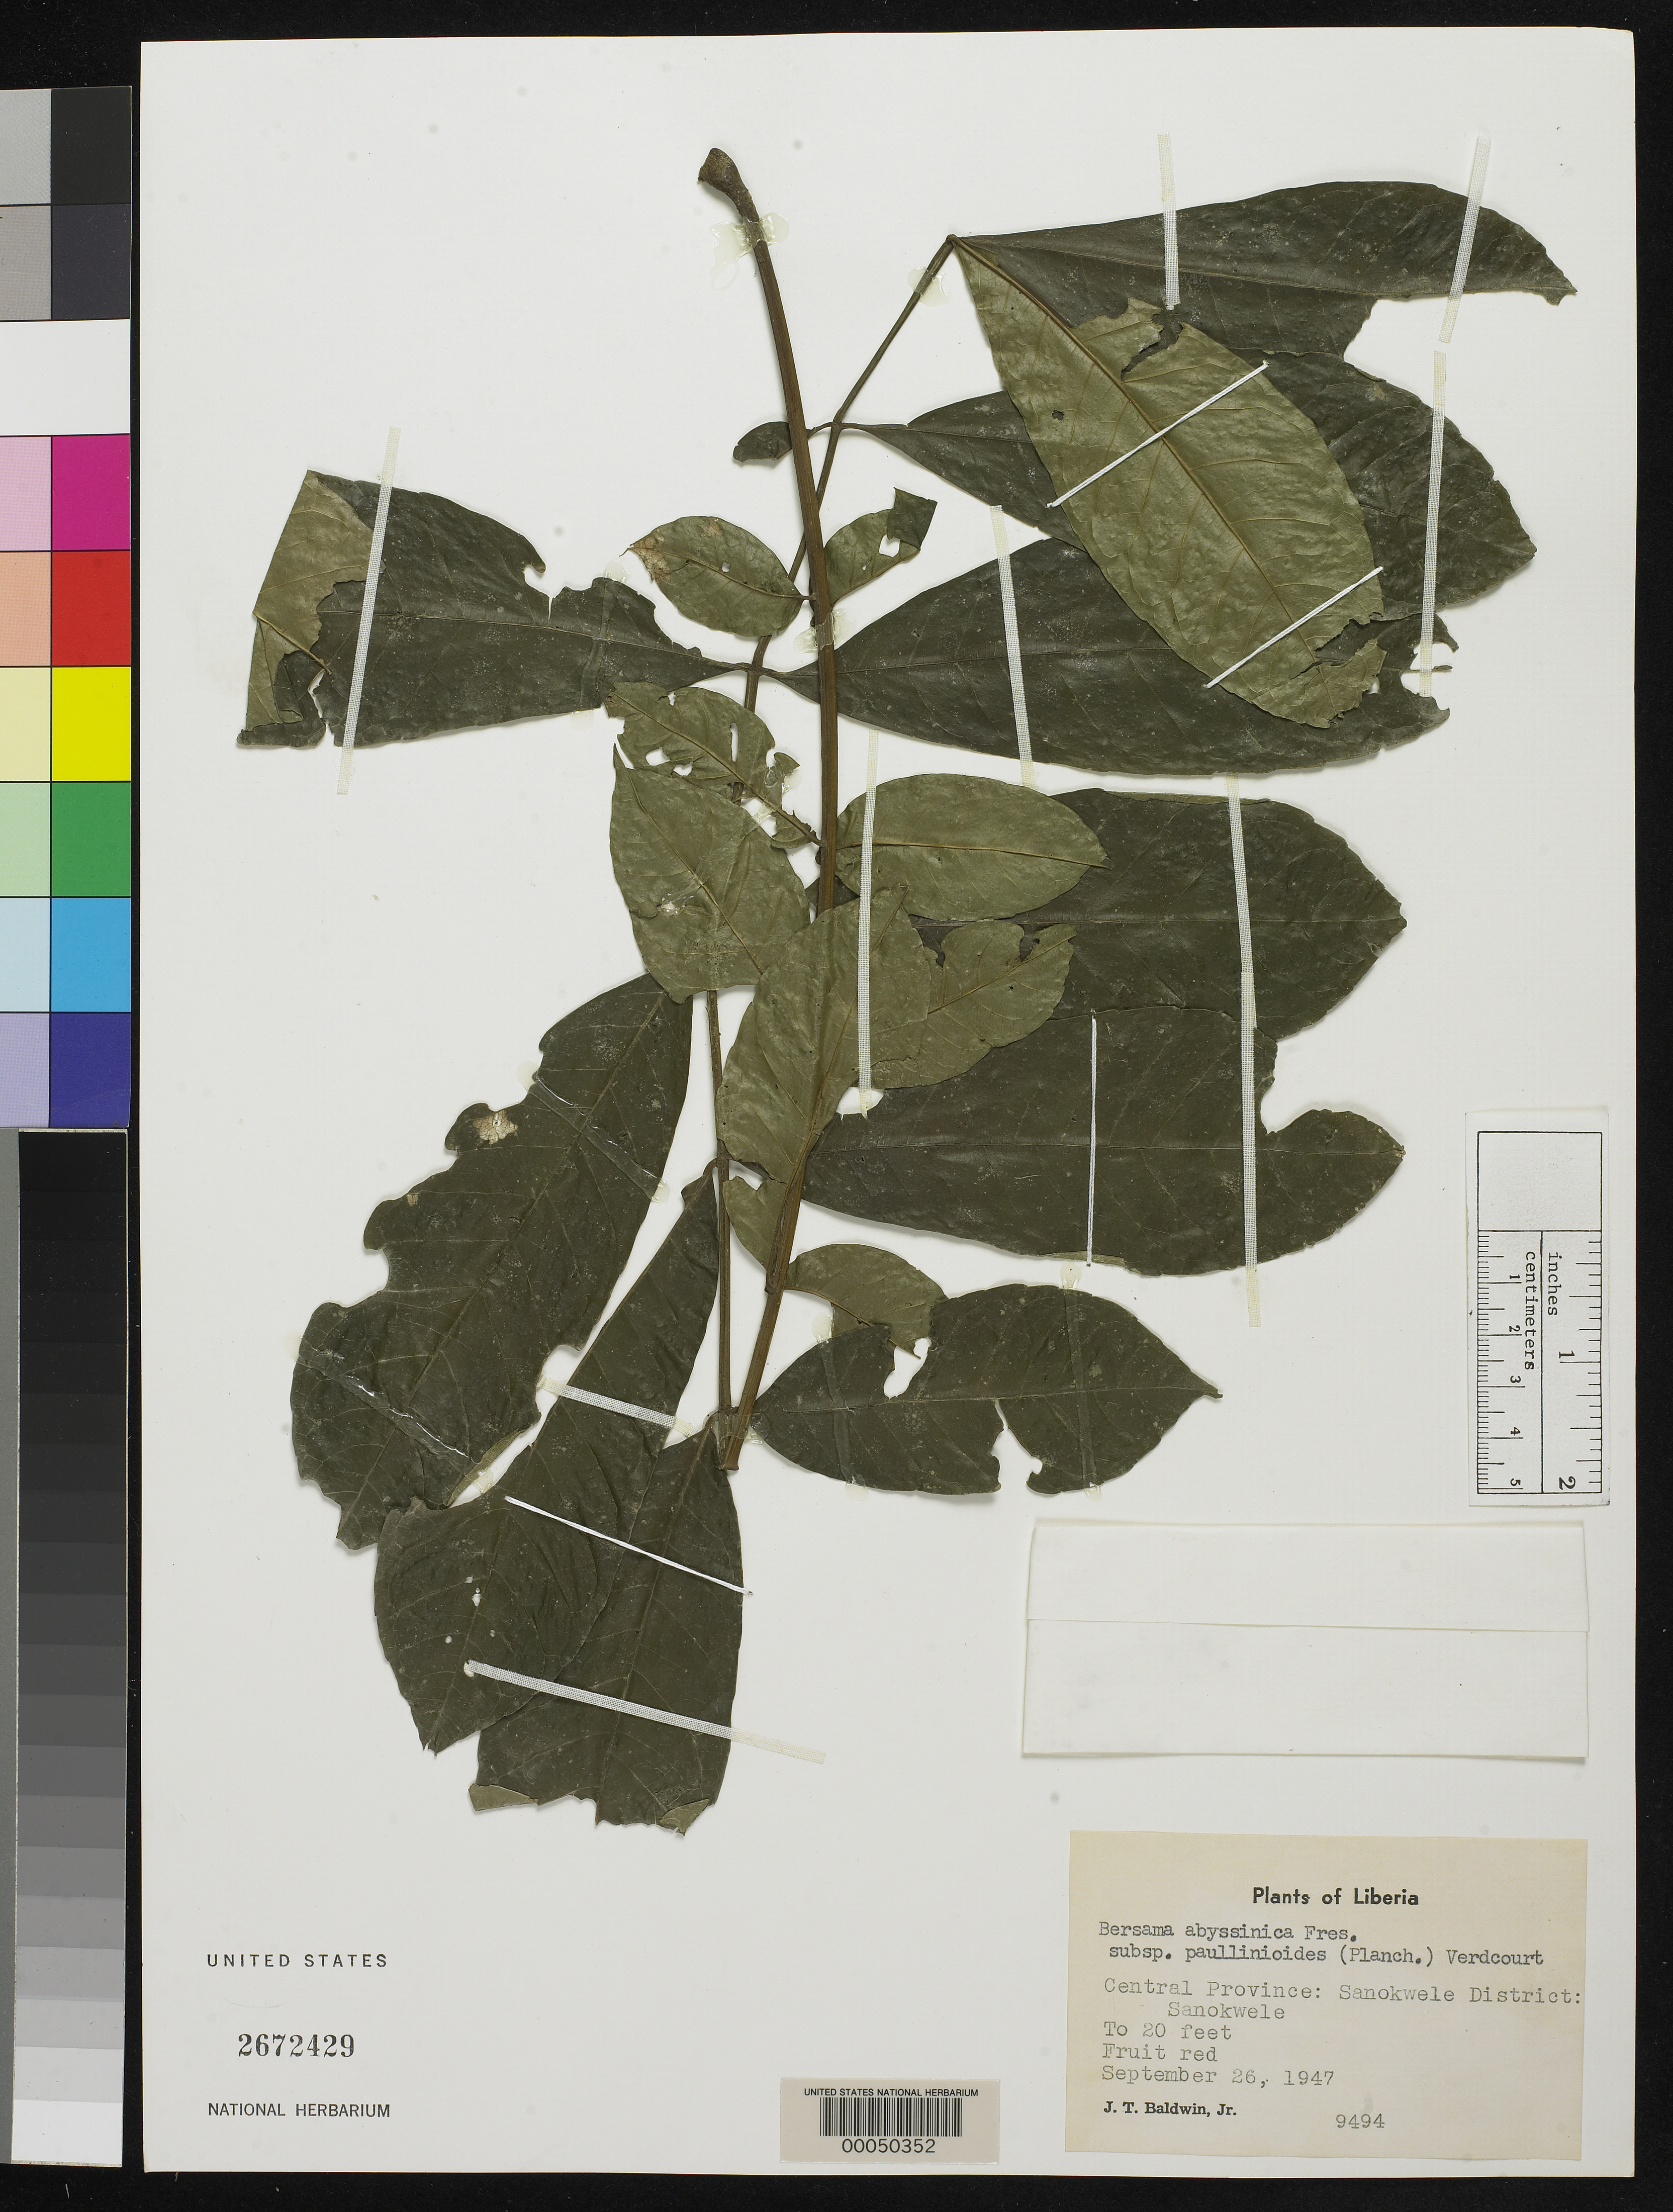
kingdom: Plantae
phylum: Tracheophyta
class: Magnoliopsida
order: Geraniales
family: Melianthaceae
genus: Bersama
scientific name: Bersama abyssinica subsp. paullinioides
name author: (Planch.) Verdc.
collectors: J. T. Baldwin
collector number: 9494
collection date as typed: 26 Sep 1947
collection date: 1947-09-26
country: Liberia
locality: Central Province: Sanokwele District: Sanokwele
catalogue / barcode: US 2672429